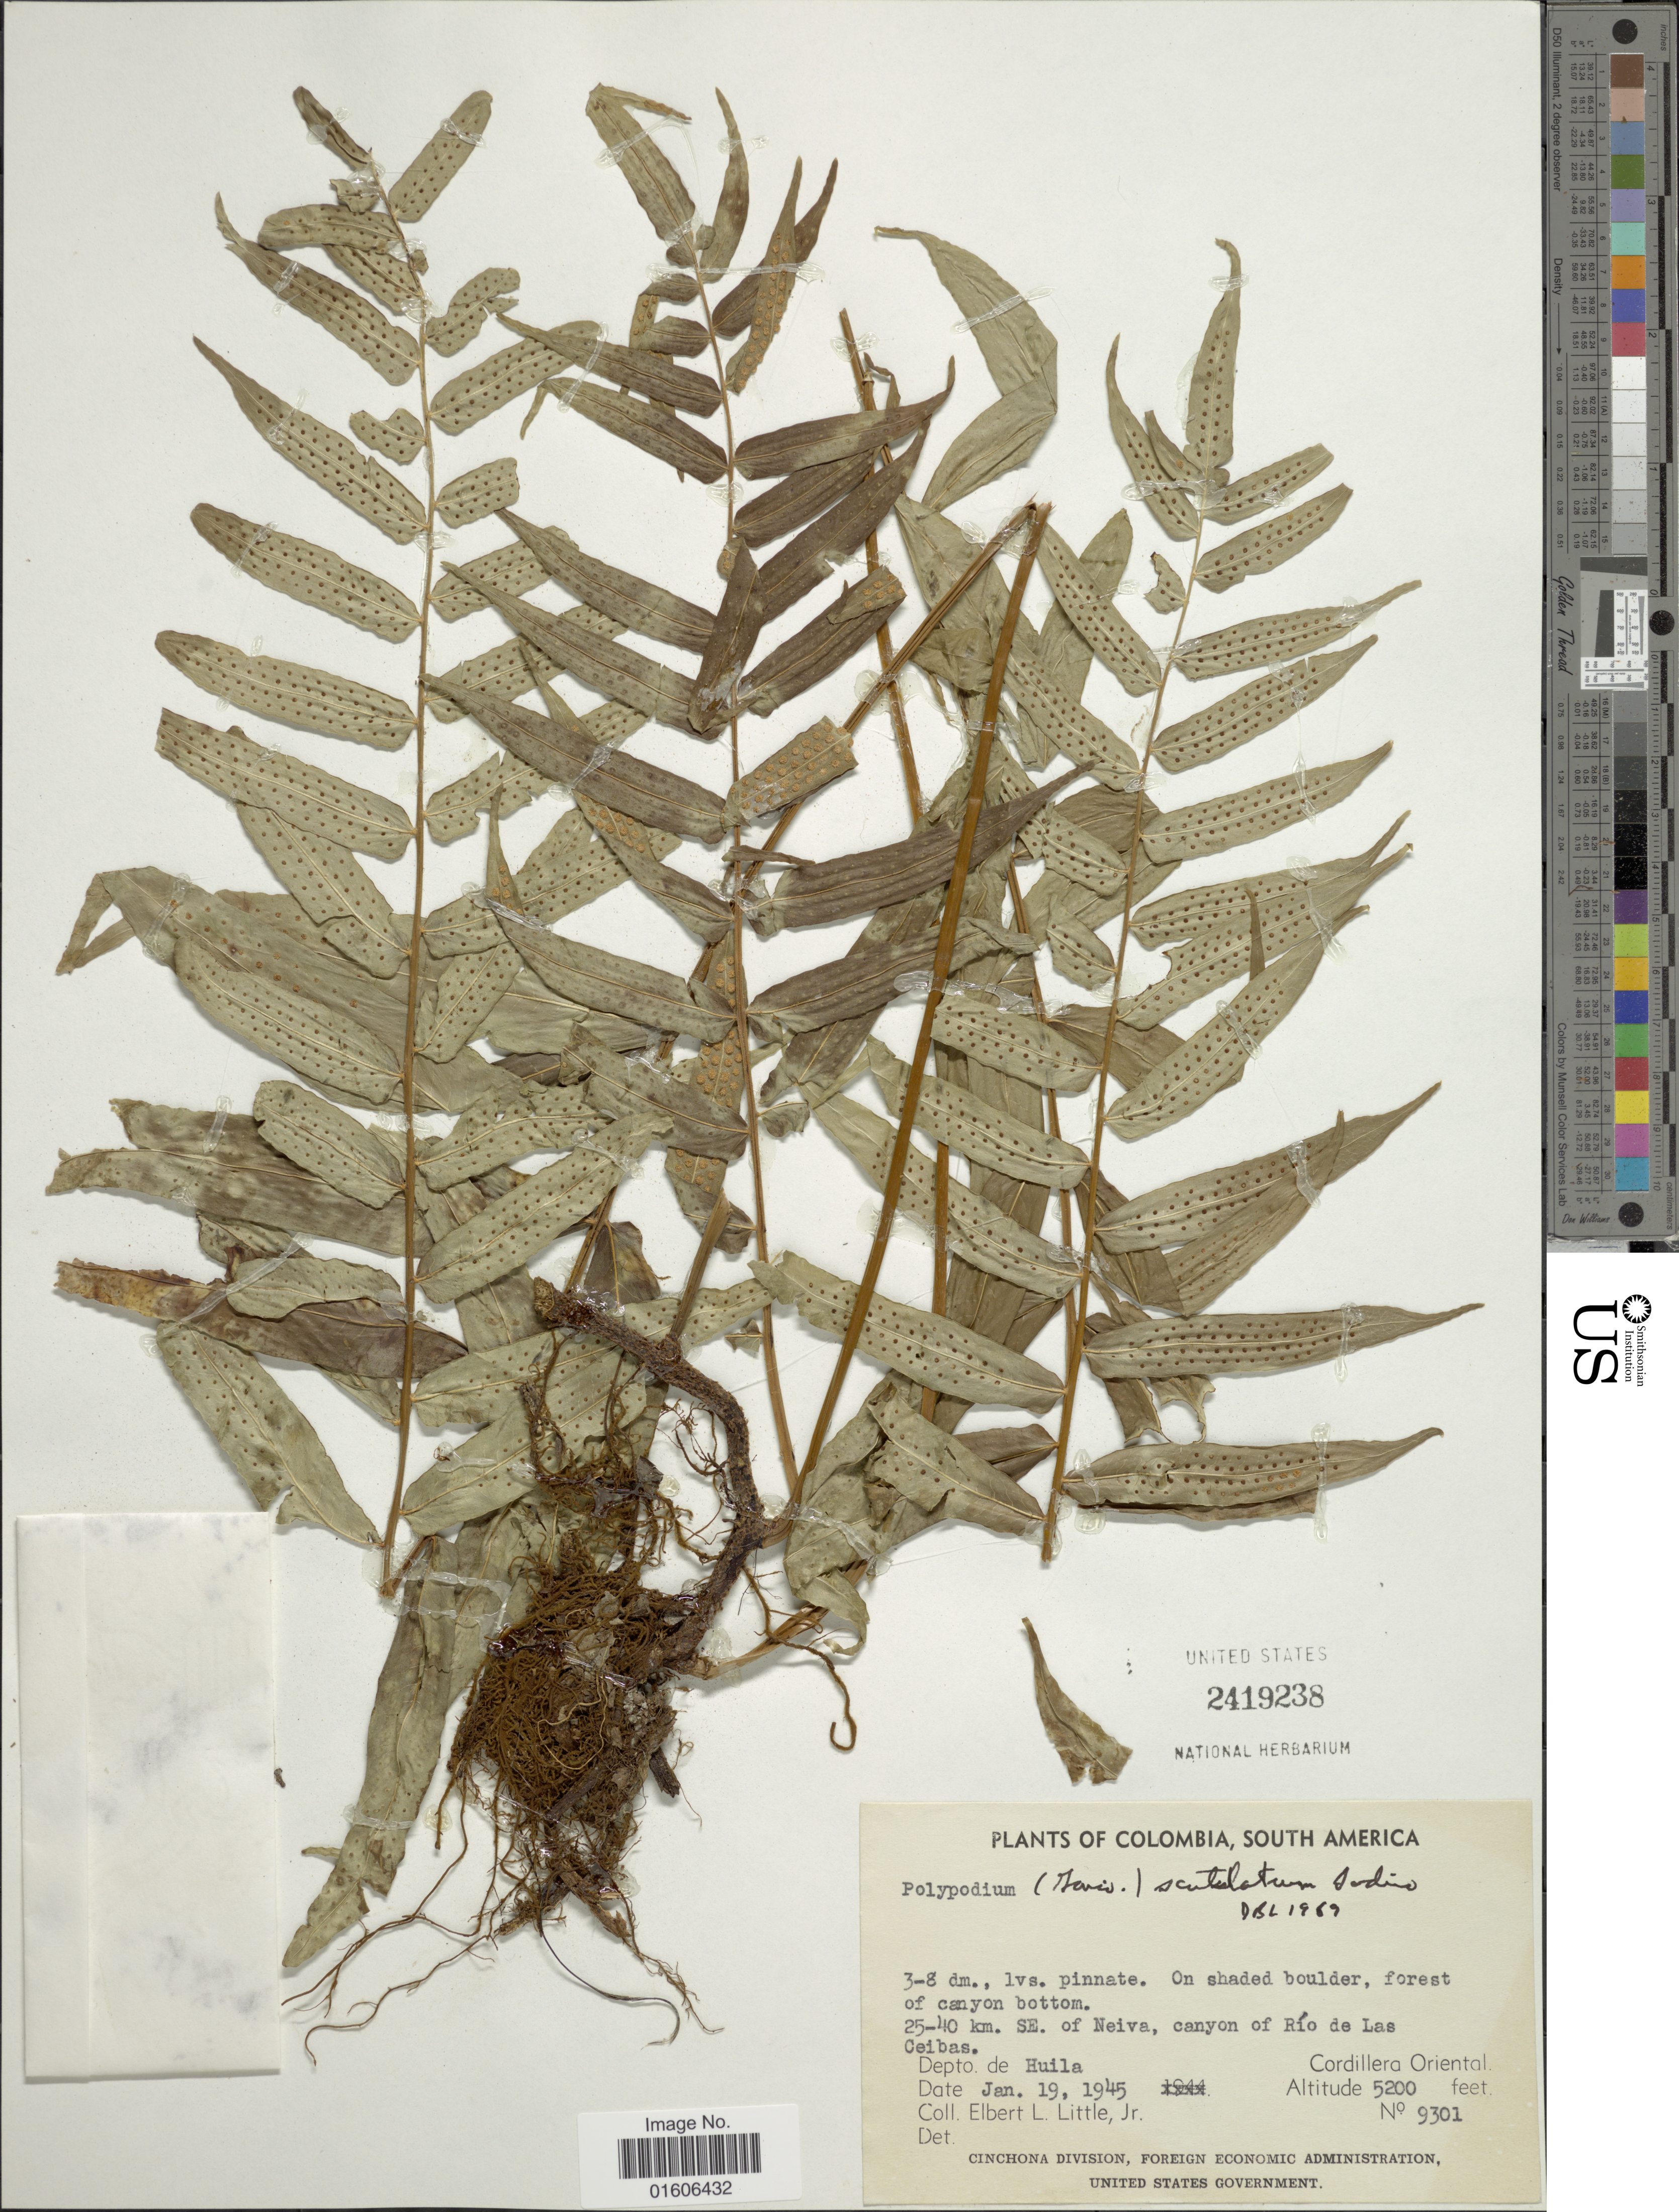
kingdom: Plantae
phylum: Tracheophyta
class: Polypodiopsida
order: Polypodiales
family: Polypodiaceae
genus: Serpocaulon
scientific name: Serpocaulon fraxinifolium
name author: (Jacq.) A.R. Sm.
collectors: E. L. Little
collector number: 9301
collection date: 1945-01-19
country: Colombia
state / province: Huila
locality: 25-40 km. SE. of Neiva, canyon of Río de Las Ceibas. Depto. de Huila. Cordillera Oriental.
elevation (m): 1585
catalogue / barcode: US 2419238